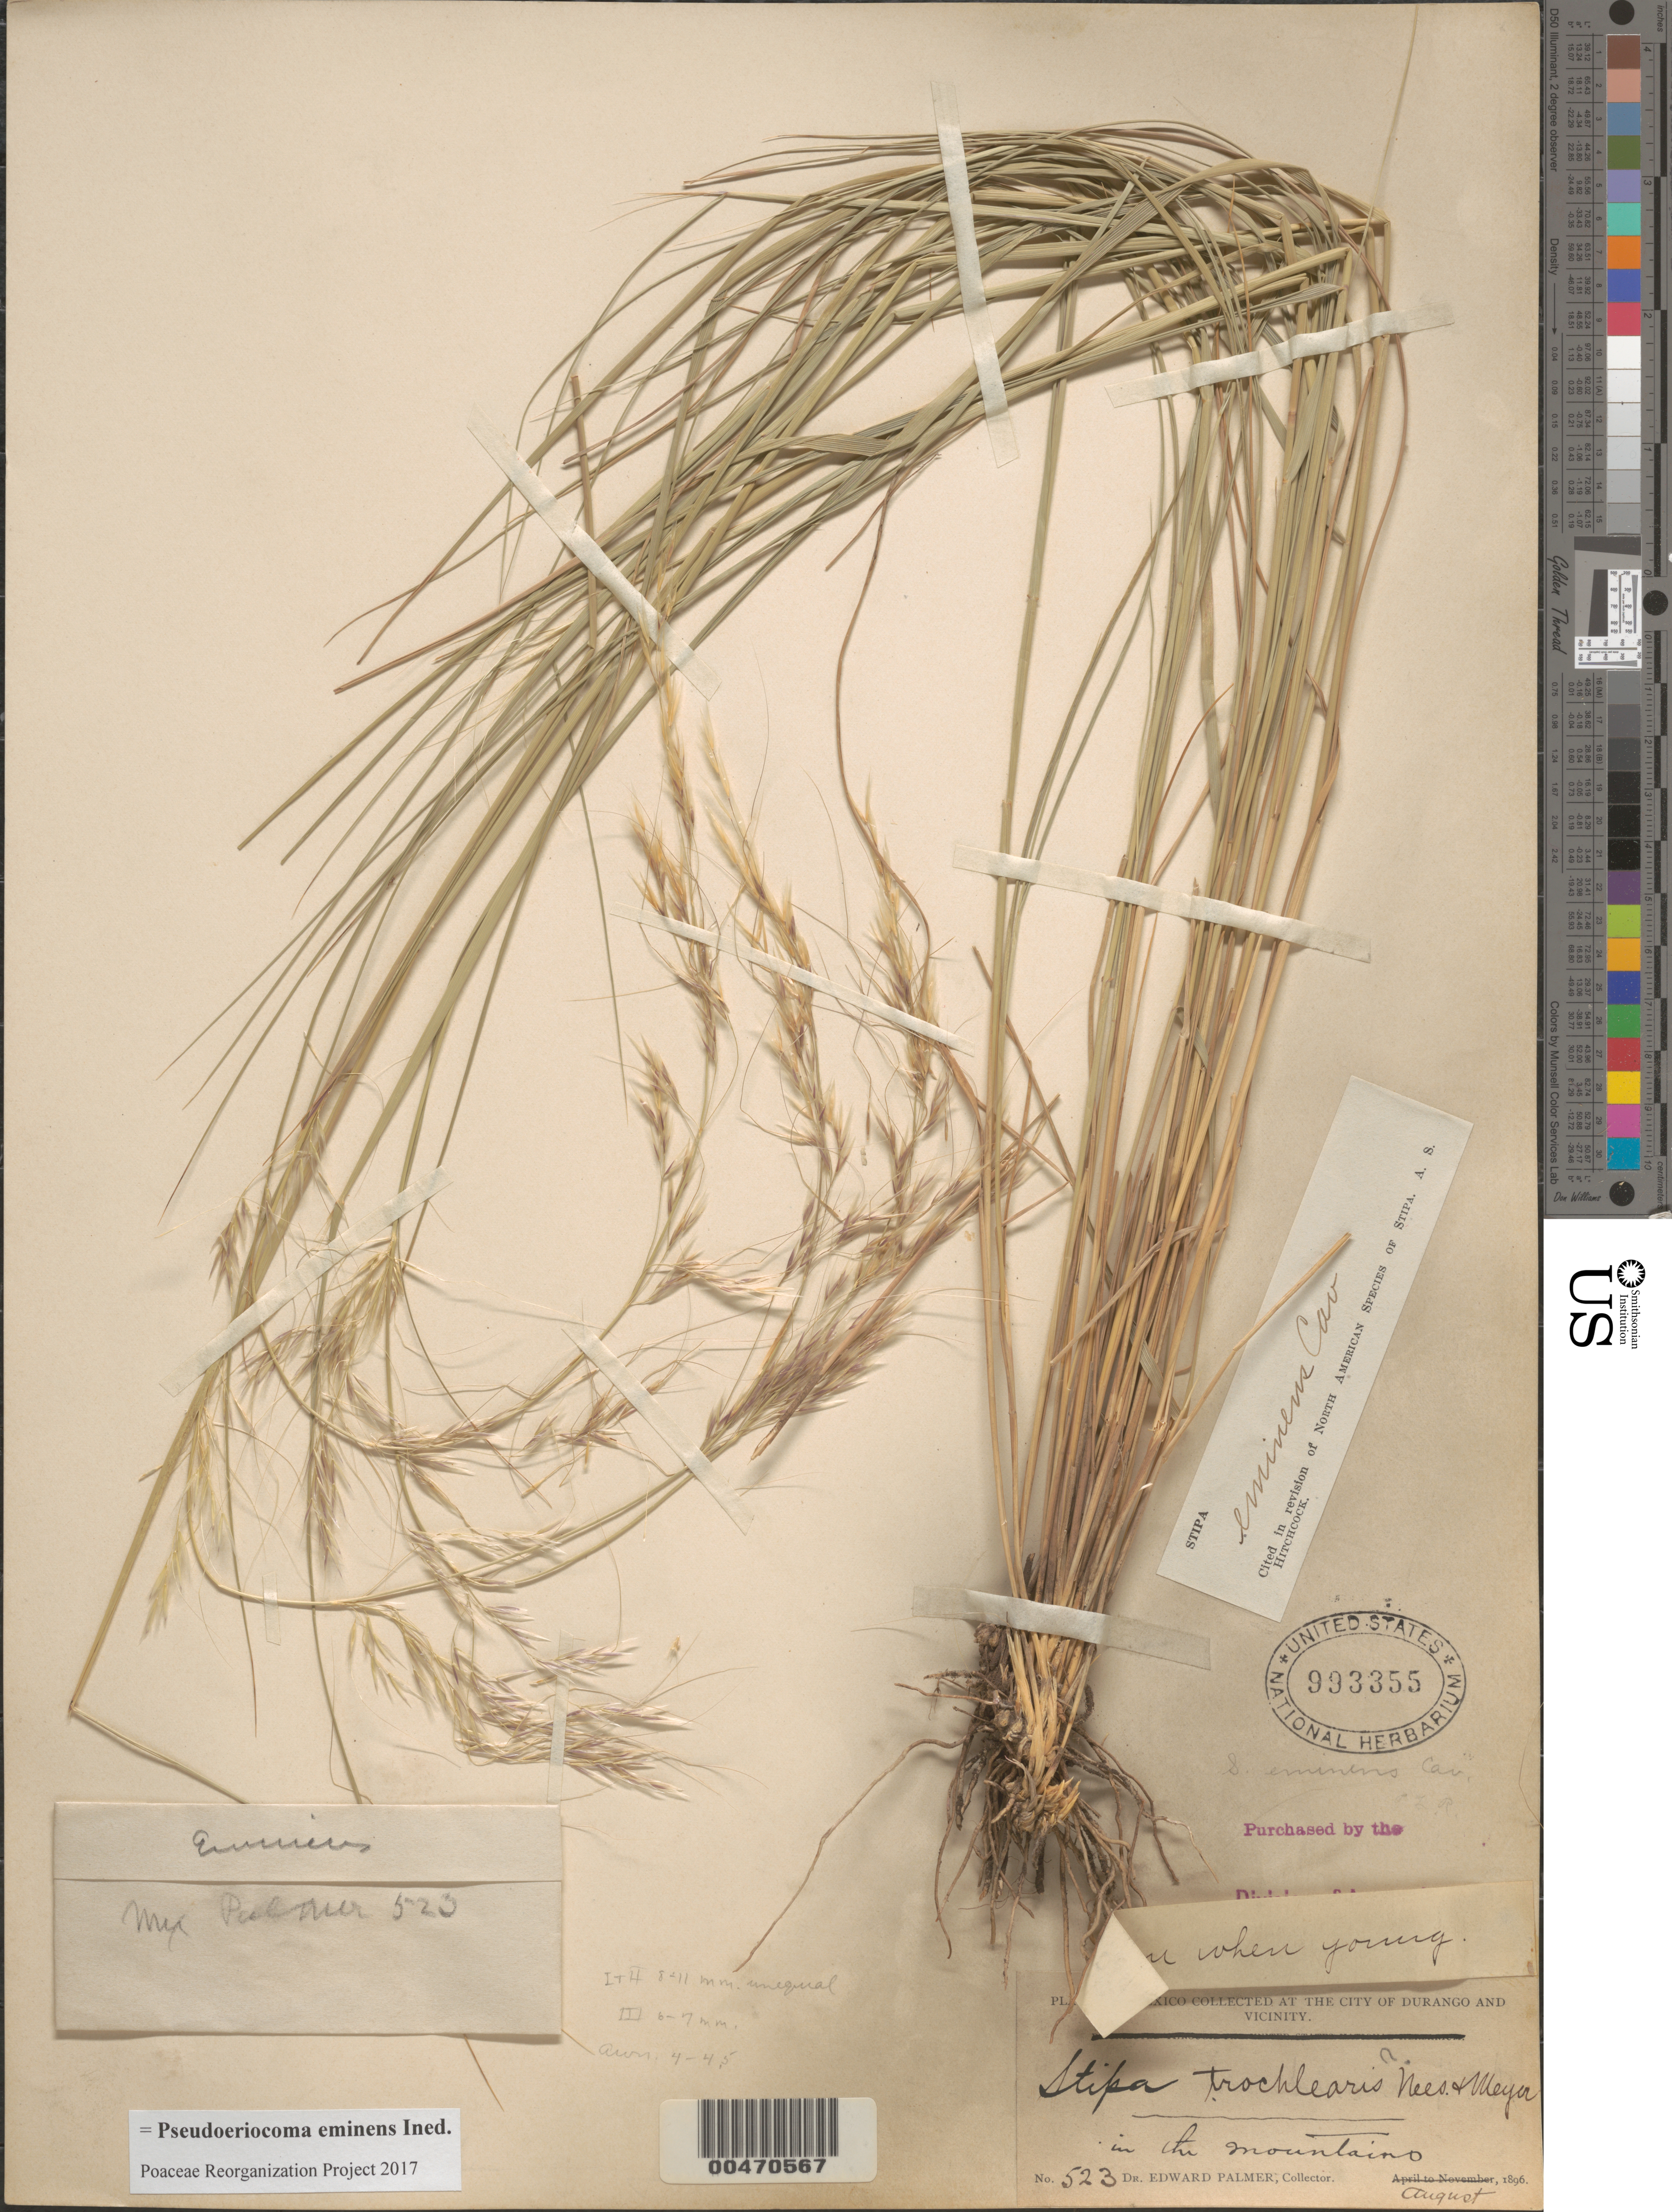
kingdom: Plantae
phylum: Tracheophyta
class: Liliopsida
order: Poales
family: Poaceae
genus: Pseudoeriocoma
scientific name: Pseudoeriocoma eminens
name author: (Cav.) Romasch.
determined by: Poaceae Reorganization Project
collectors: E. Palmer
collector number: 523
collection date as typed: Aug 1896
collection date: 1896-08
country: Mexico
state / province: Durango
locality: City of Durango & vicinity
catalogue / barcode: US 993355